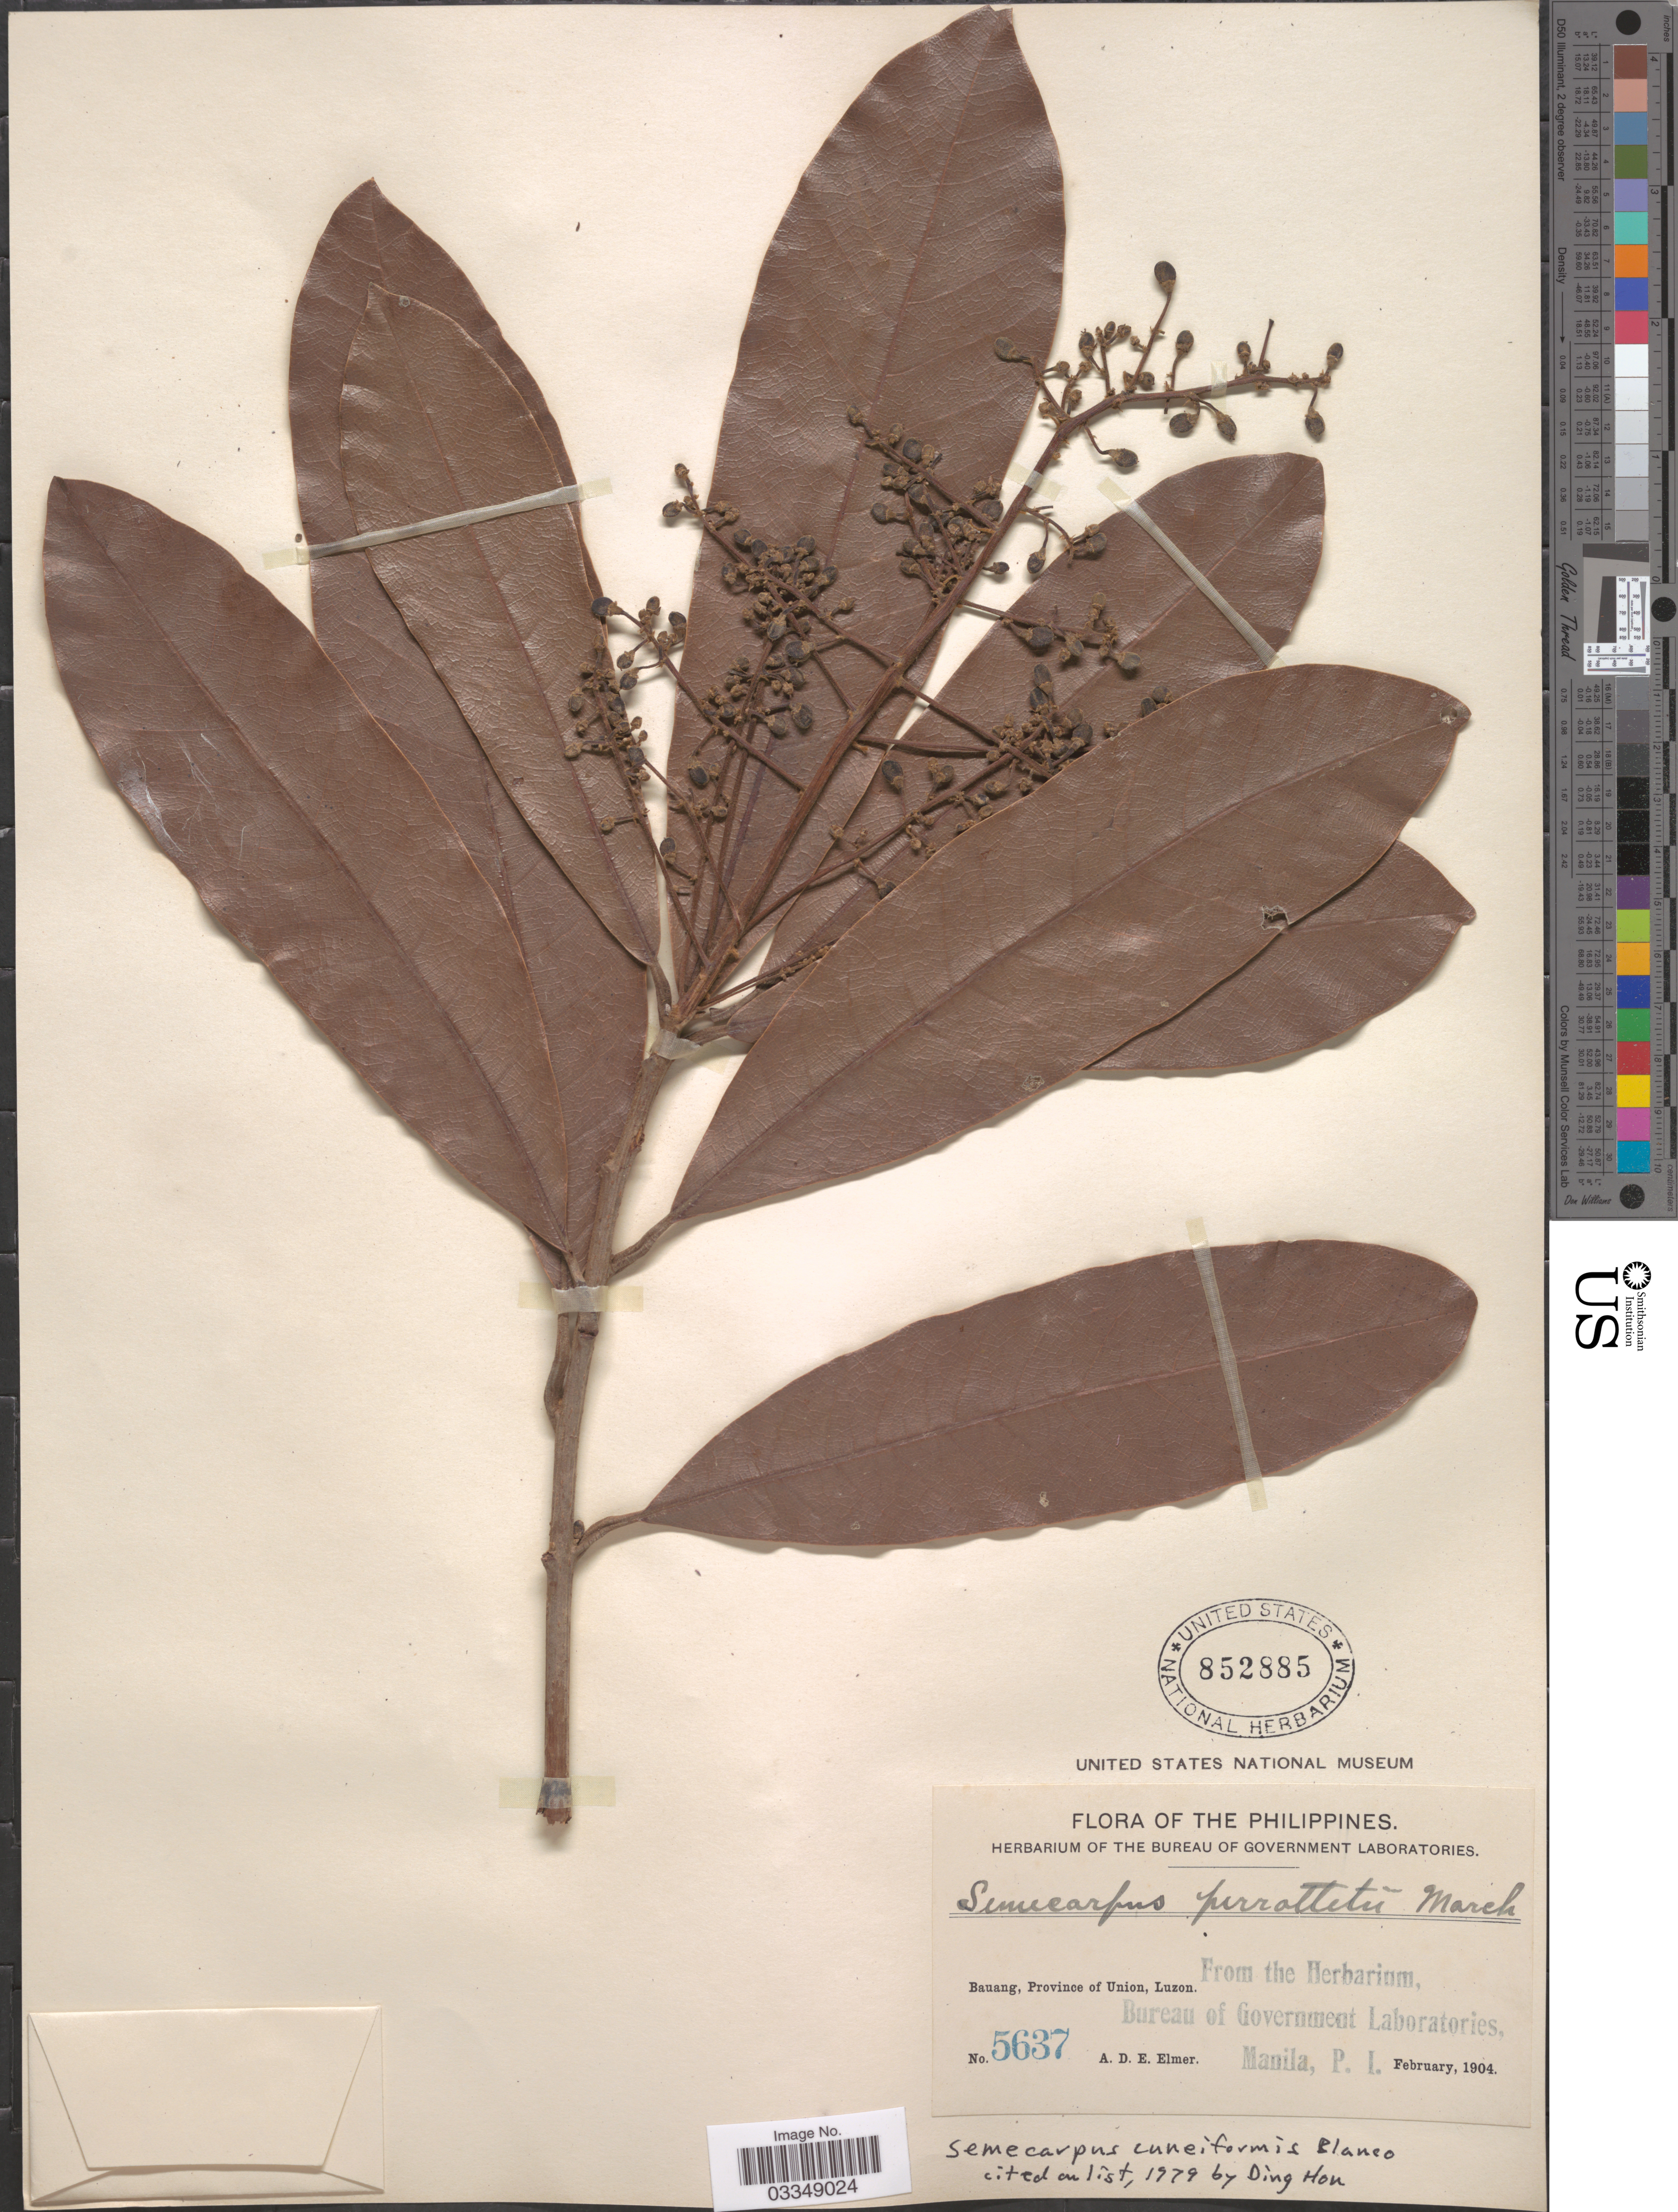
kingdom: Plantae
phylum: Tracheophyta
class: Magnoliopsida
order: Sapindales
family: Anacardiaceae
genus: Semecarpus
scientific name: Semecarpus cuneiformis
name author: Blanco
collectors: A. D. E. Elmer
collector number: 5637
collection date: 1904-02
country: Philippines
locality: Bauang, Province of Union, Luzon.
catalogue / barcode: US 852885